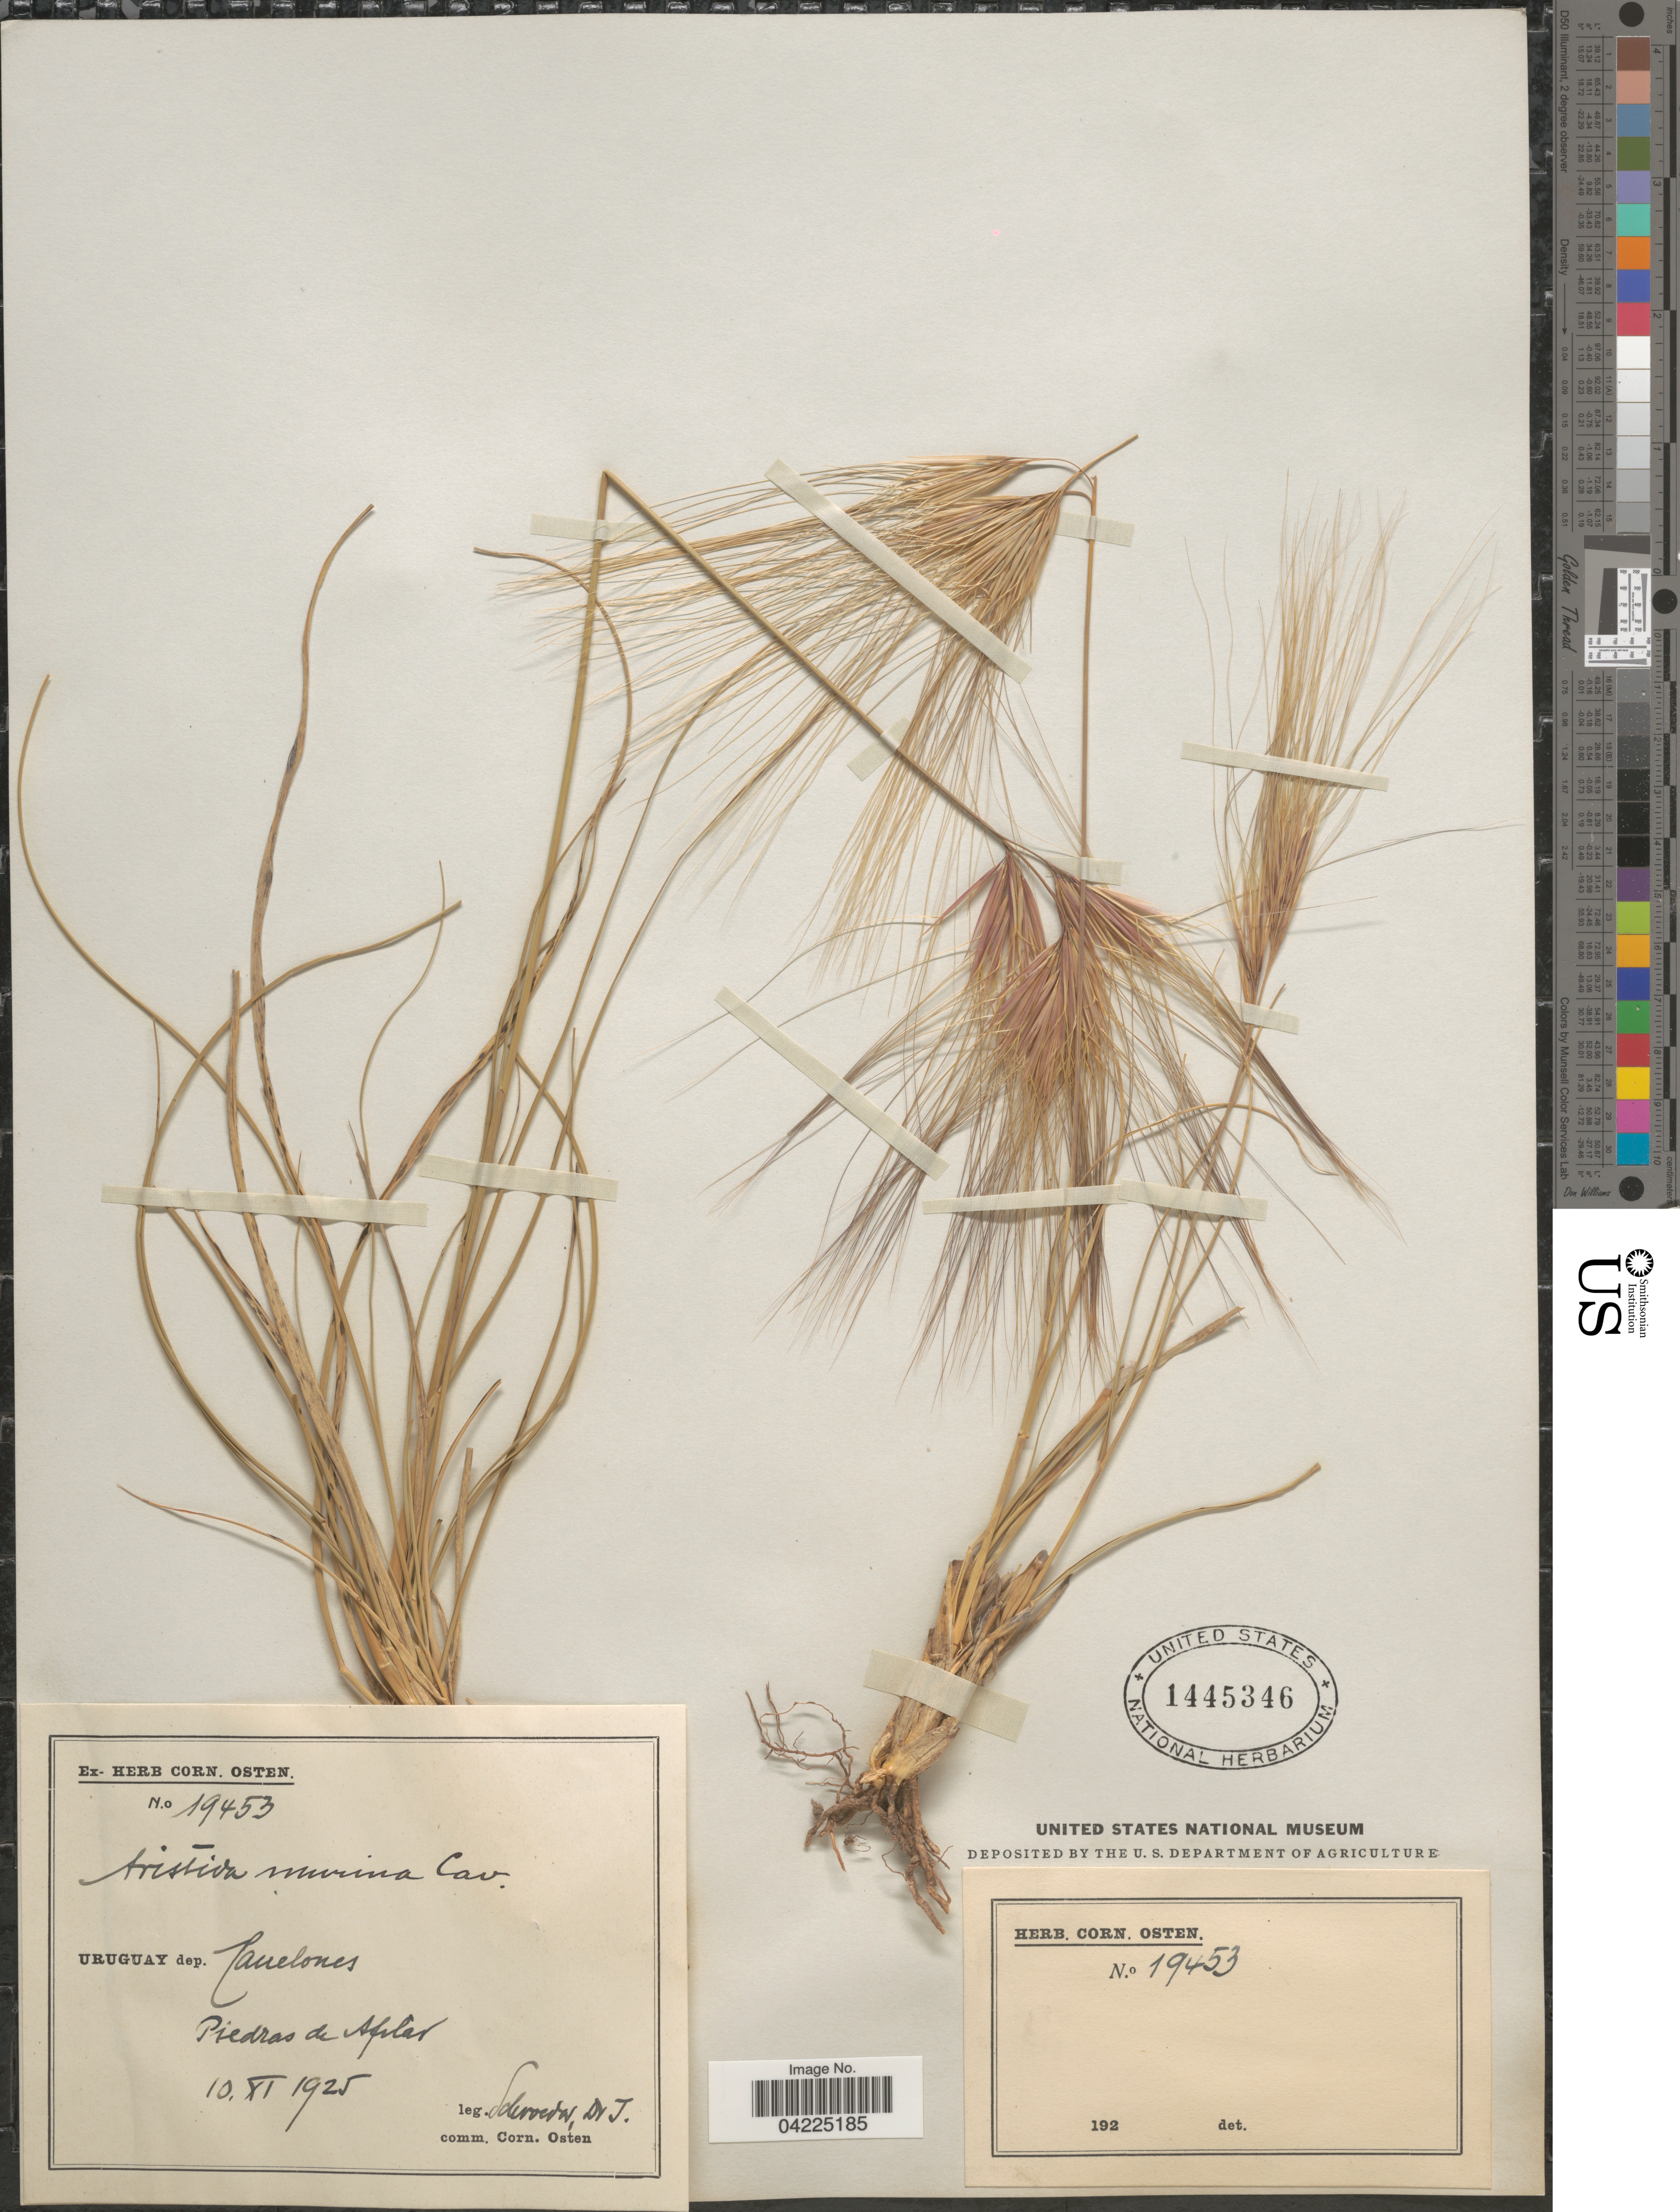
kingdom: Plantae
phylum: Tracheophyta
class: Liliopsida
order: Poales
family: Poaceae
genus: Aristida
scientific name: Aristida murina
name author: Cav.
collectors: C. Osten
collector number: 19453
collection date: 1925-11-10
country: Uruguay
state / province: Canelones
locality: Dep. Canelones. Piedras de Afilar.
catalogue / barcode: US 1445346